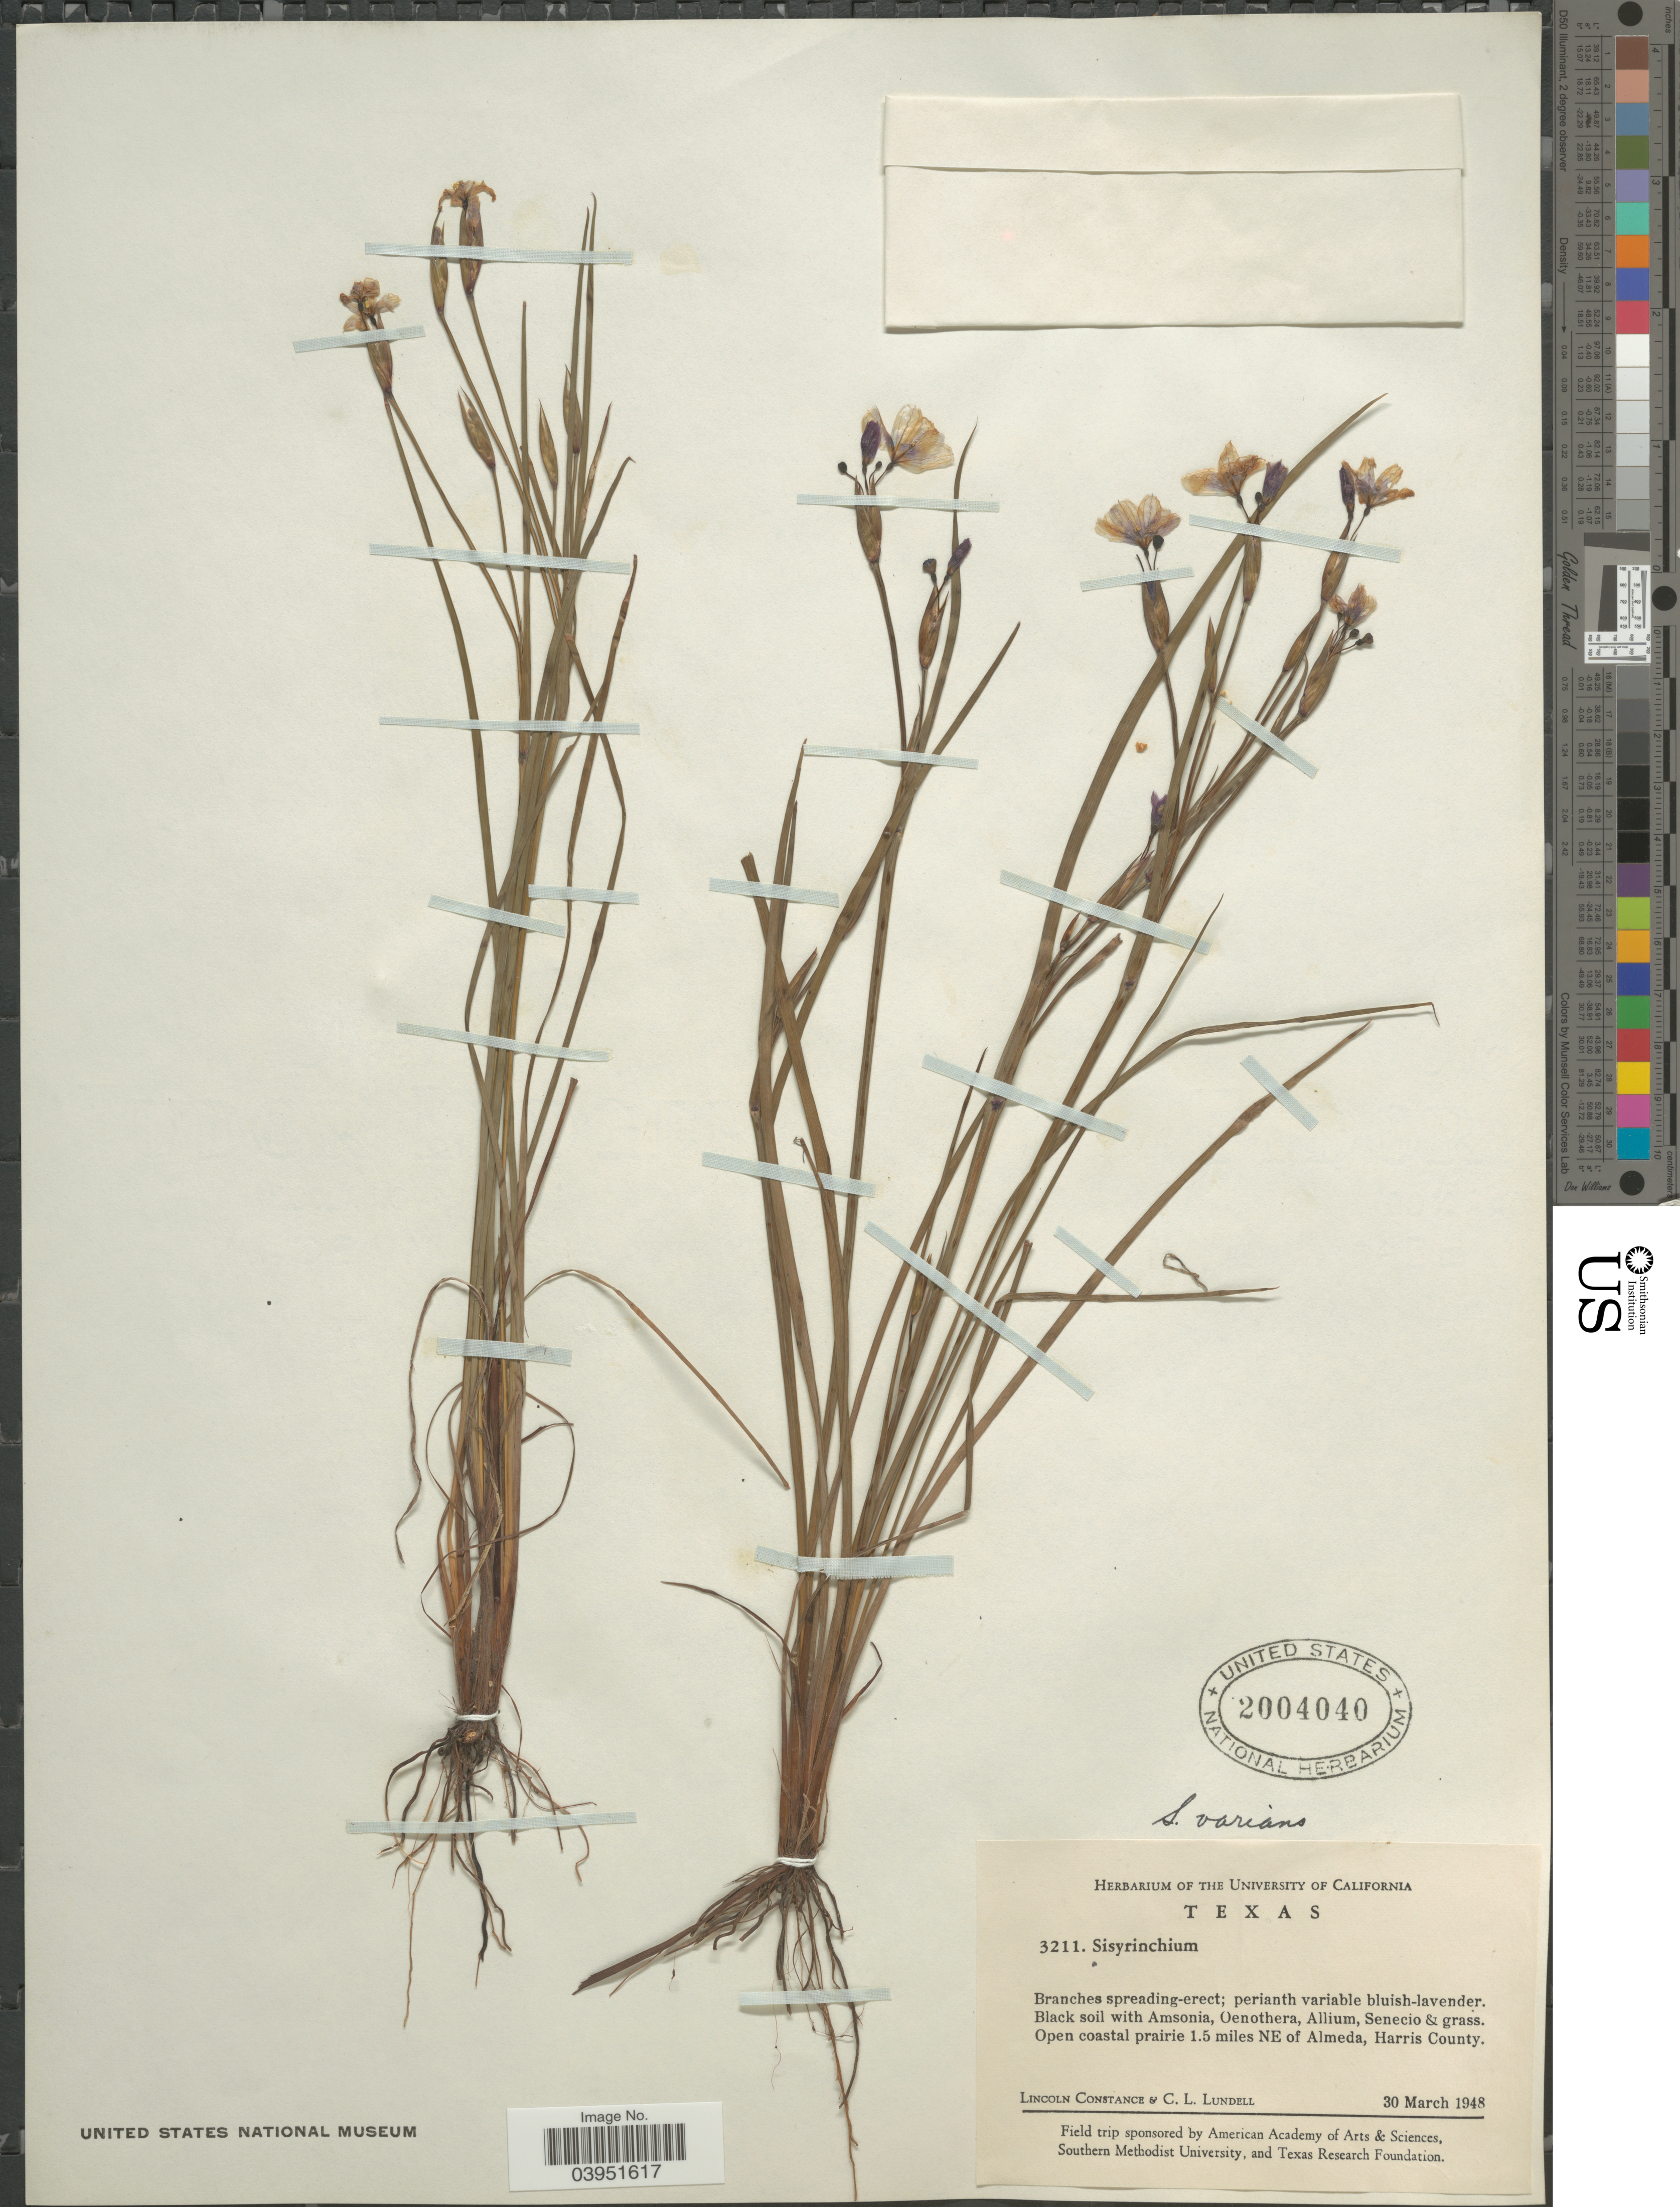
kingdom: Plantae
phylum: Tracheophyta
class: Liliopsida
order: Asparagales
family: Iridaceae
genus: Sisyrinchium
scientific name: Sisyrinchium varians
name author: E.P. Bicknell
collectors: L. Constance & C. L. Lundell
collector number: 3211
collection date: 1948-03-30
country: United States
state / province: Texas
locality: Open coastal prairie 1.5 miles NE of Almeda, Harris County.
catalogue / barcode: US 2004040